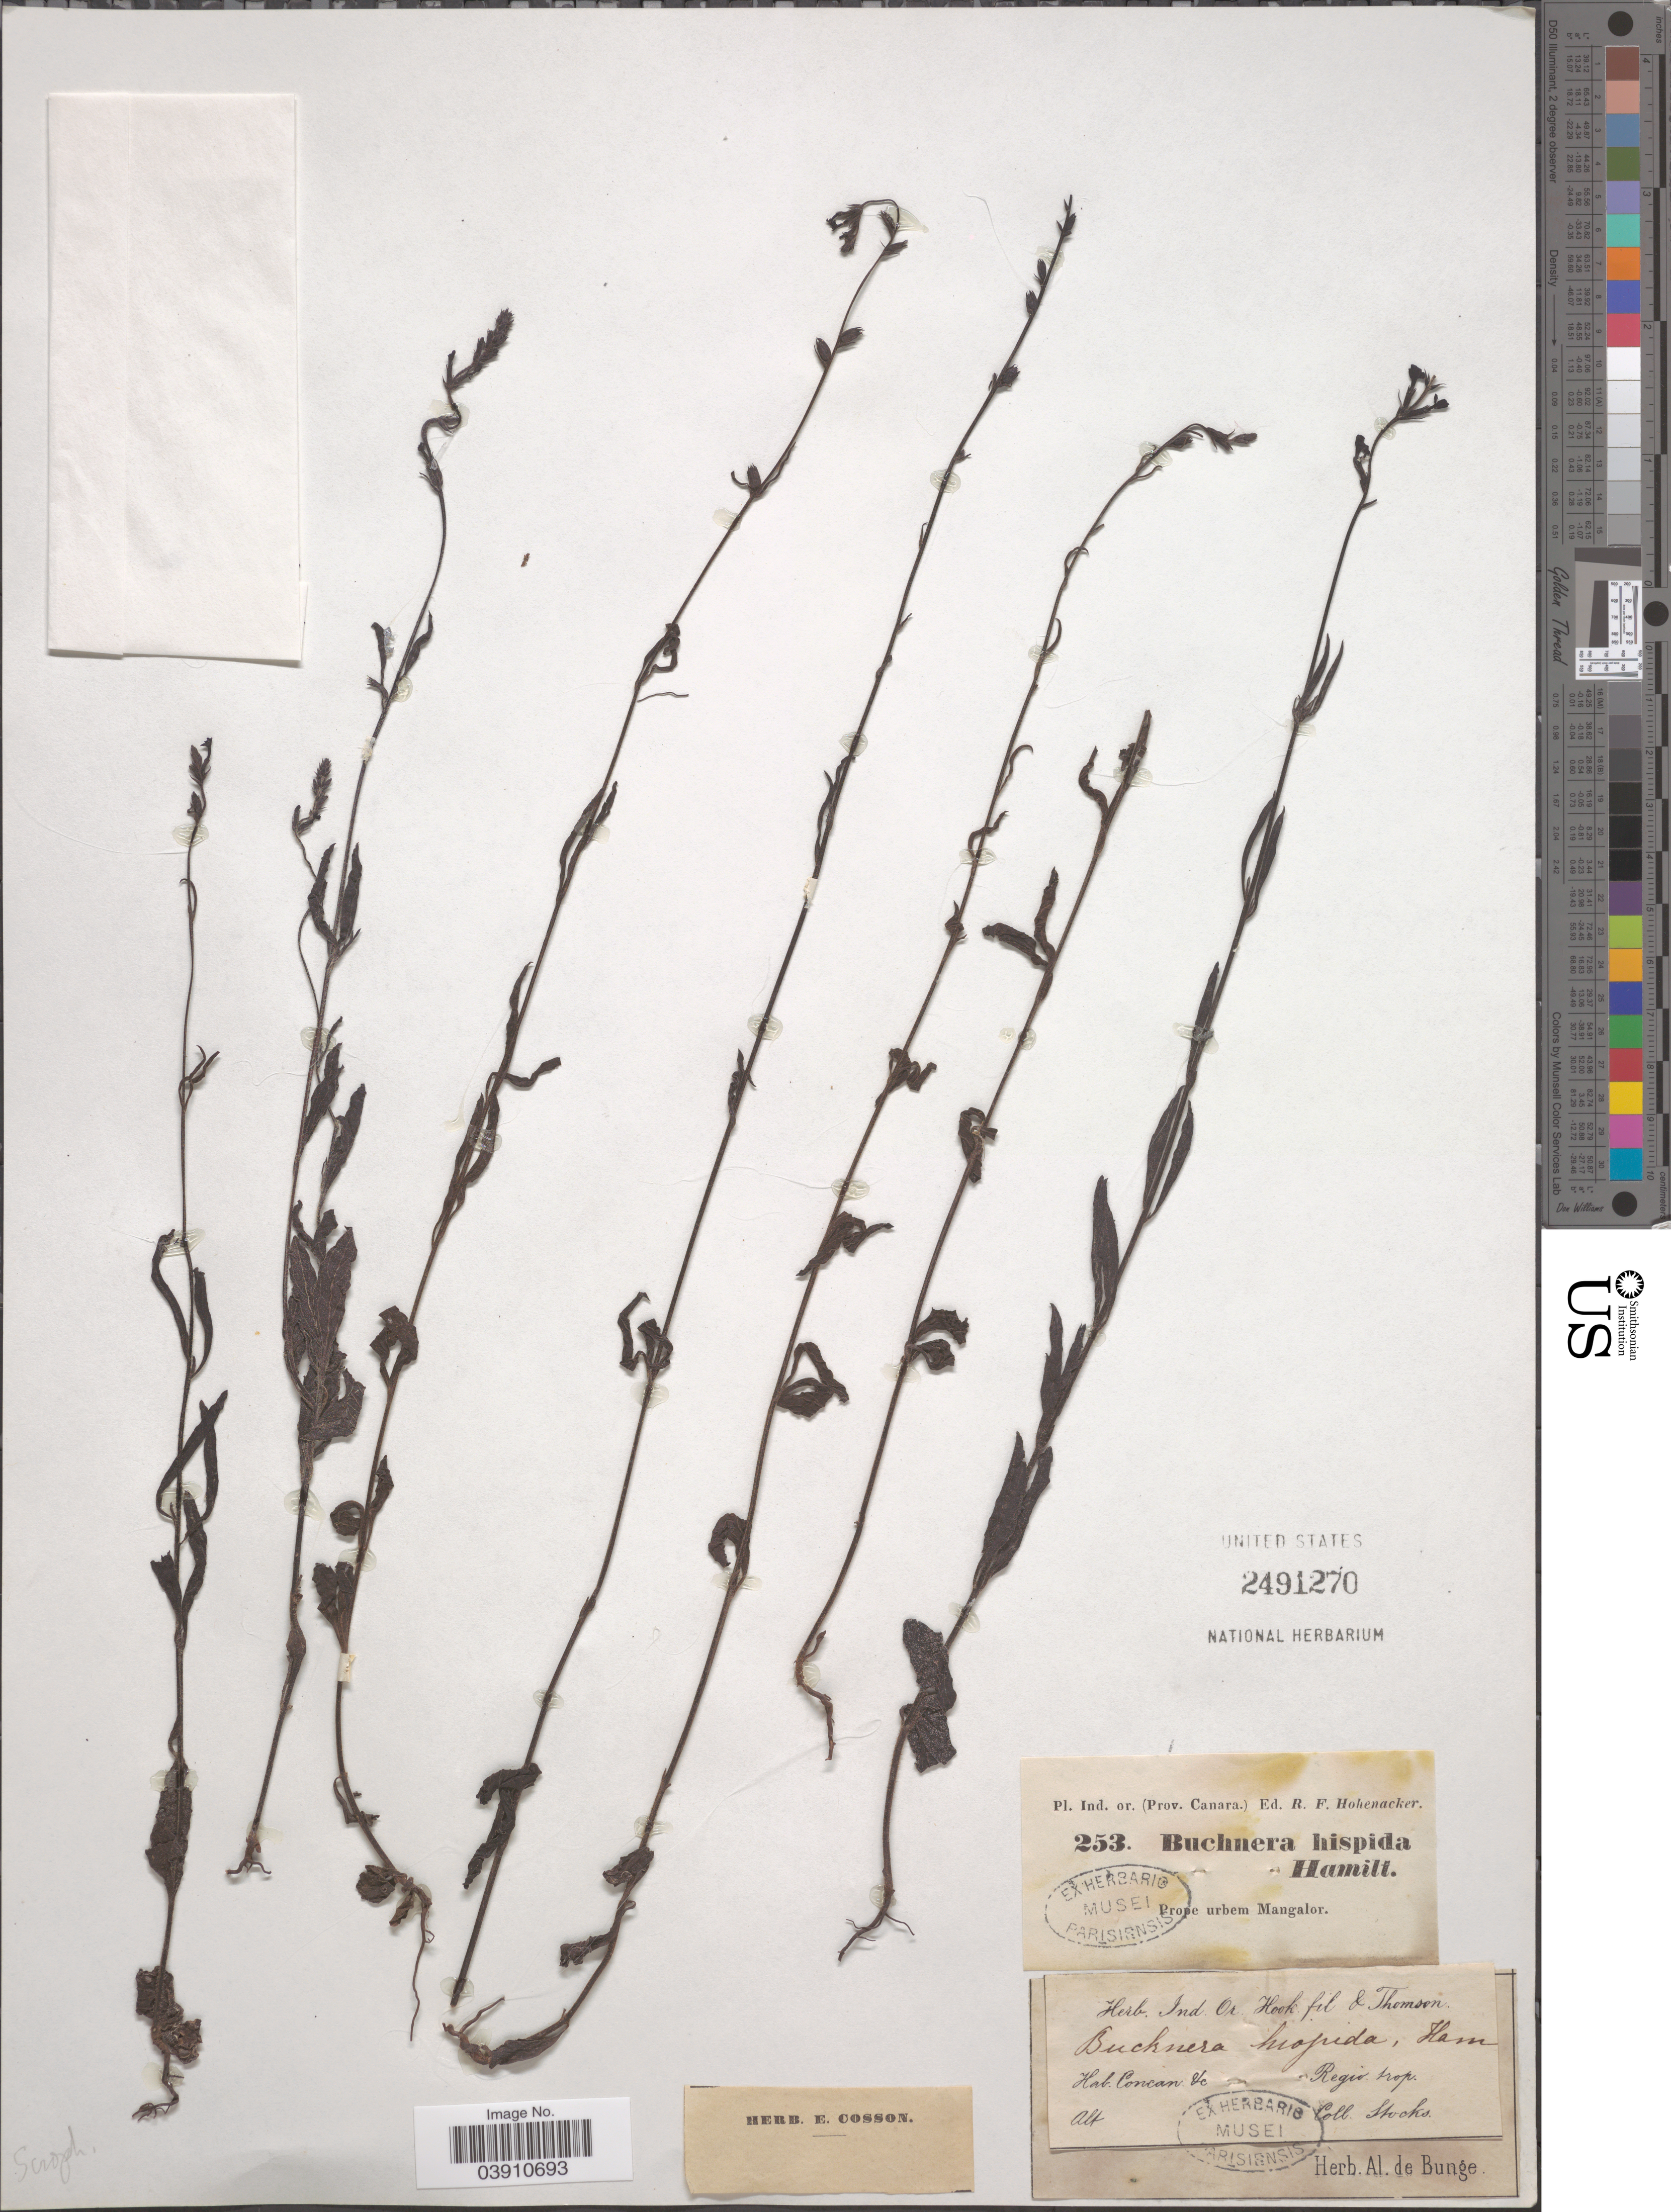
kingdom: Plantae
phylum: Tracheophyta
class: Magnoliopsida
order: Lamiales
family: Orobanchaceae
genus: Buchnera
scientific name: Buchnera hispida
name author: Buch.-Ham. ex D. Don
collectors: Stocks, --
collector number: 253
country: India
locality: Ind. or. (Prov. Canara.). Prope urbem Mangalor. Concan &c. Regio trop.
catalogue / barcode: US 2491270